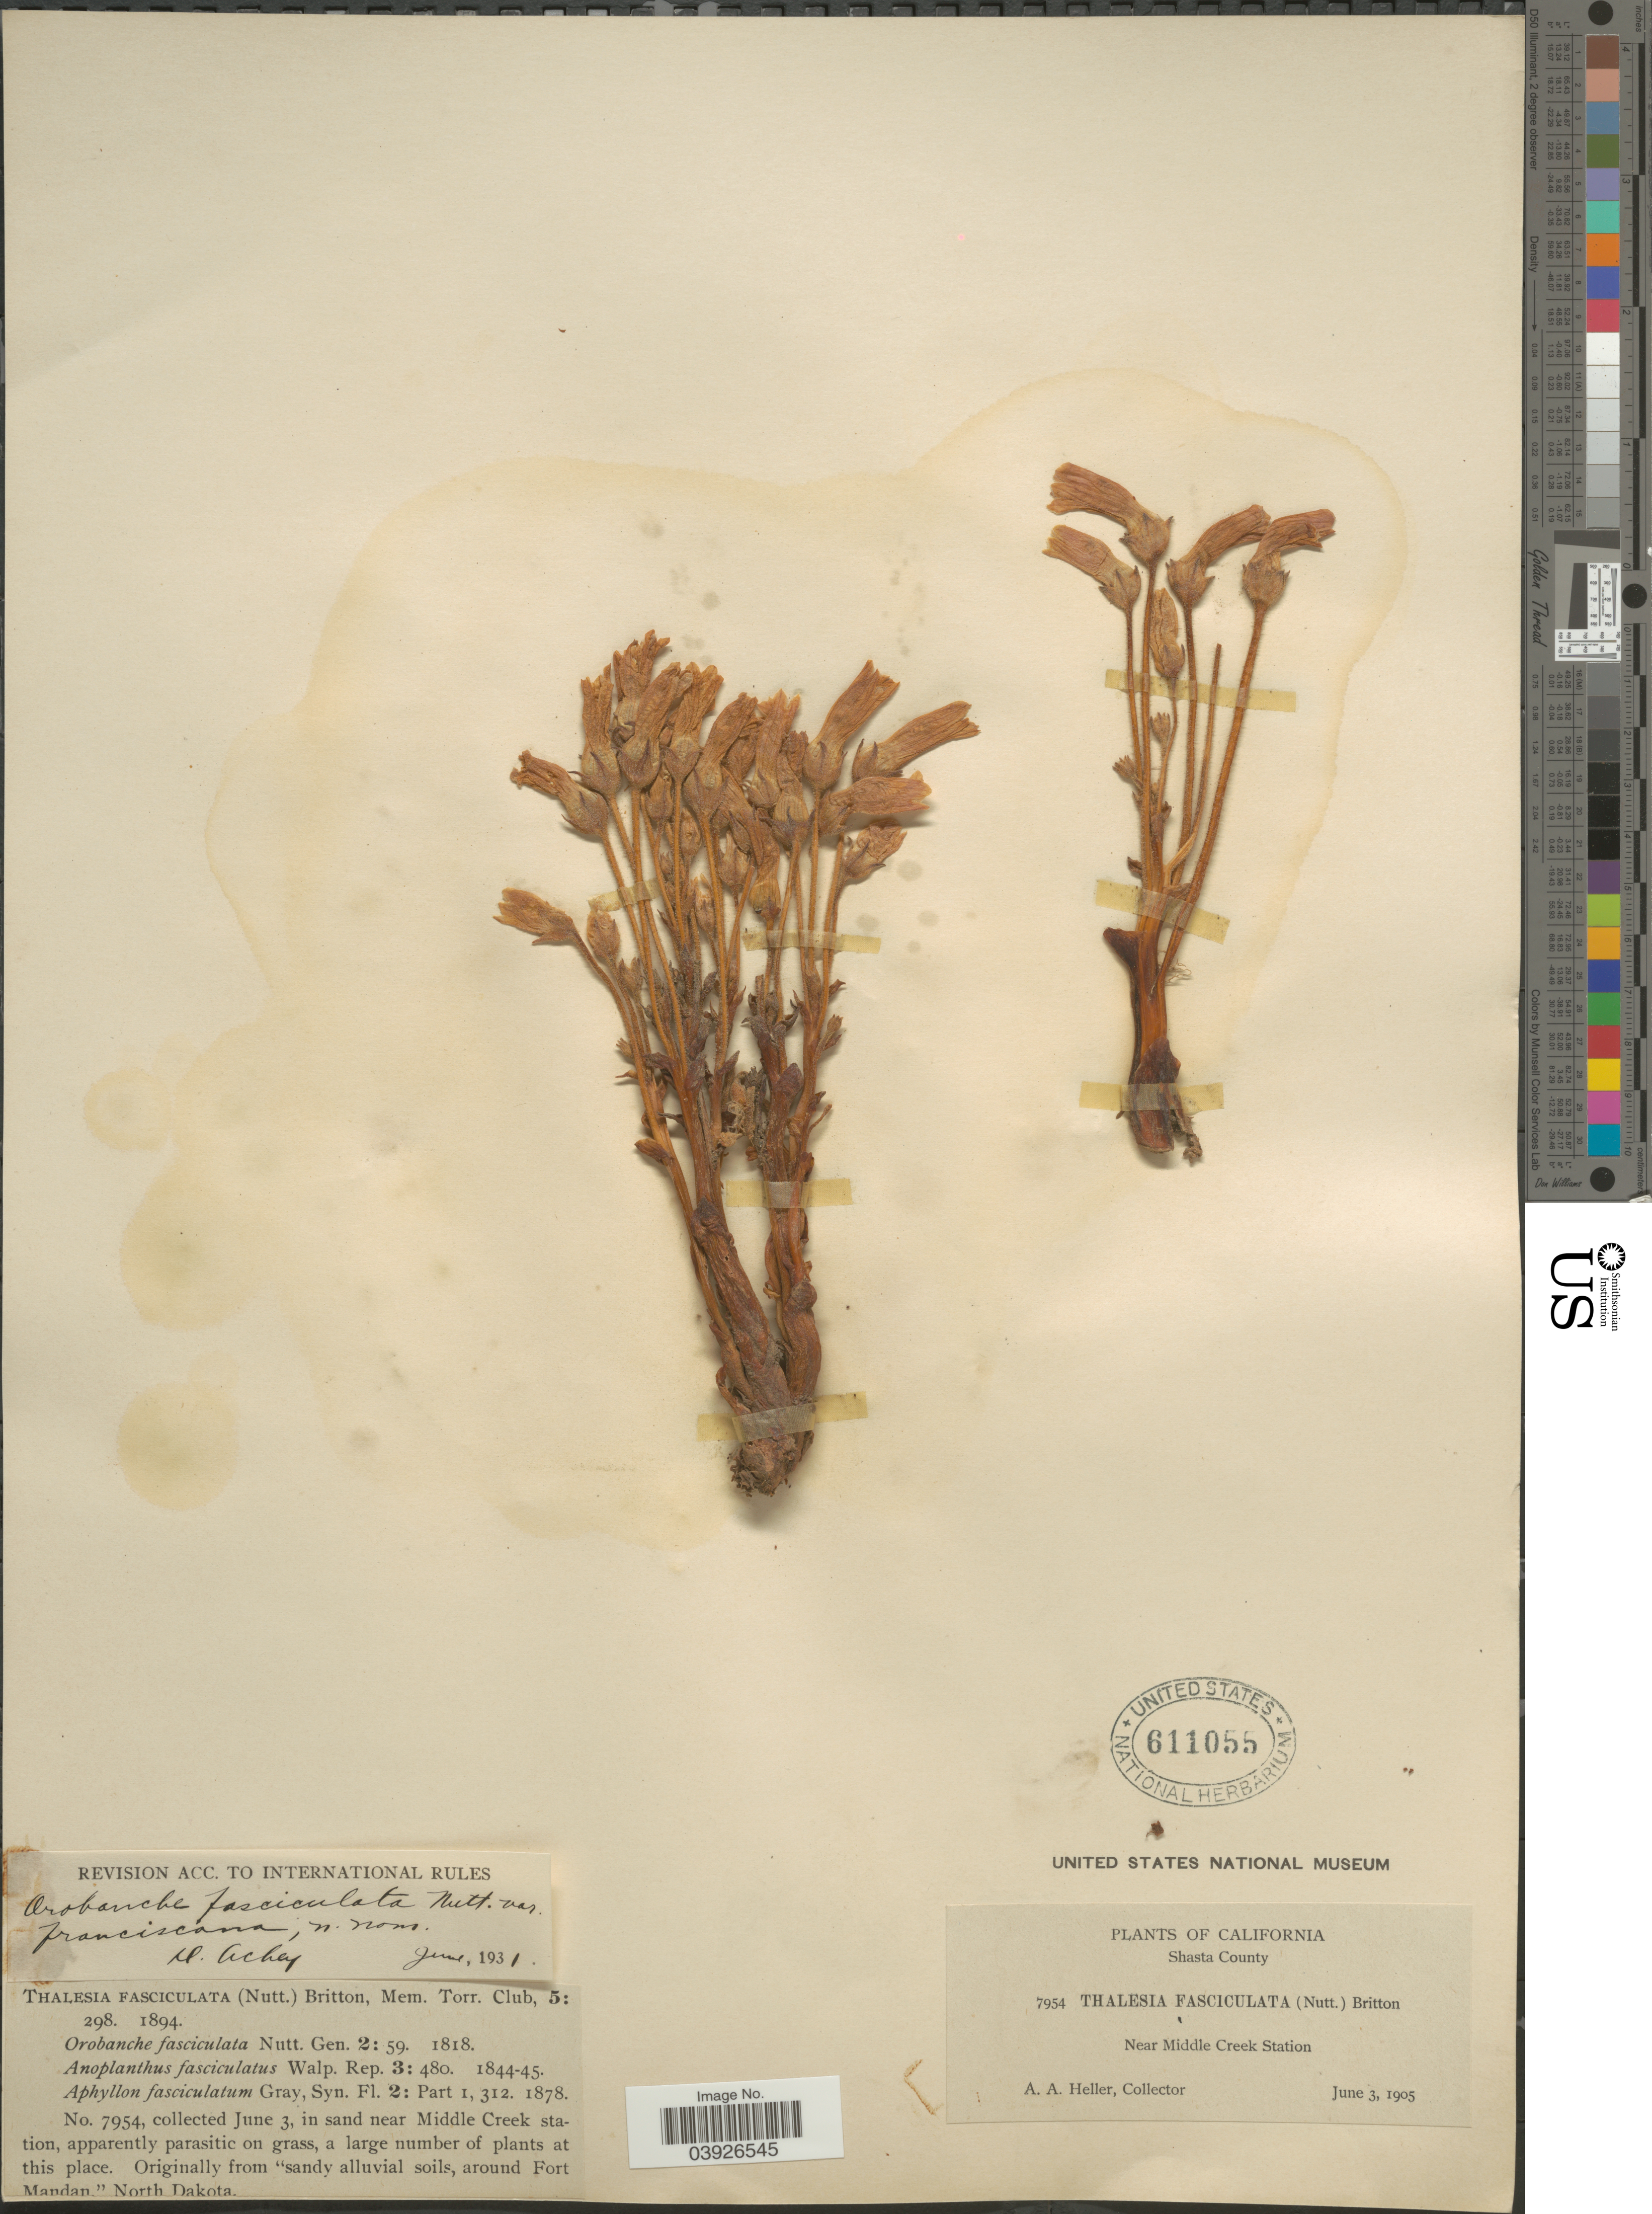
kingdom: Plantae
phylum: Tracheophyta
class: Magnoliopsida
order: Lamiales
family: Orobanchaceae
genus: Aphyllon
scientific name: Aphyllon fasciculatum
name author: (Nutt.) Torr. & A. Gray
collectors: A. A. Heller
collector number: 7954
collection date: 1905-06-03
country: United States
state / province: California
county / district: Shasta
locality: Shasta County. Near Middle Creek Station.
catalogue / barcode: US 611055